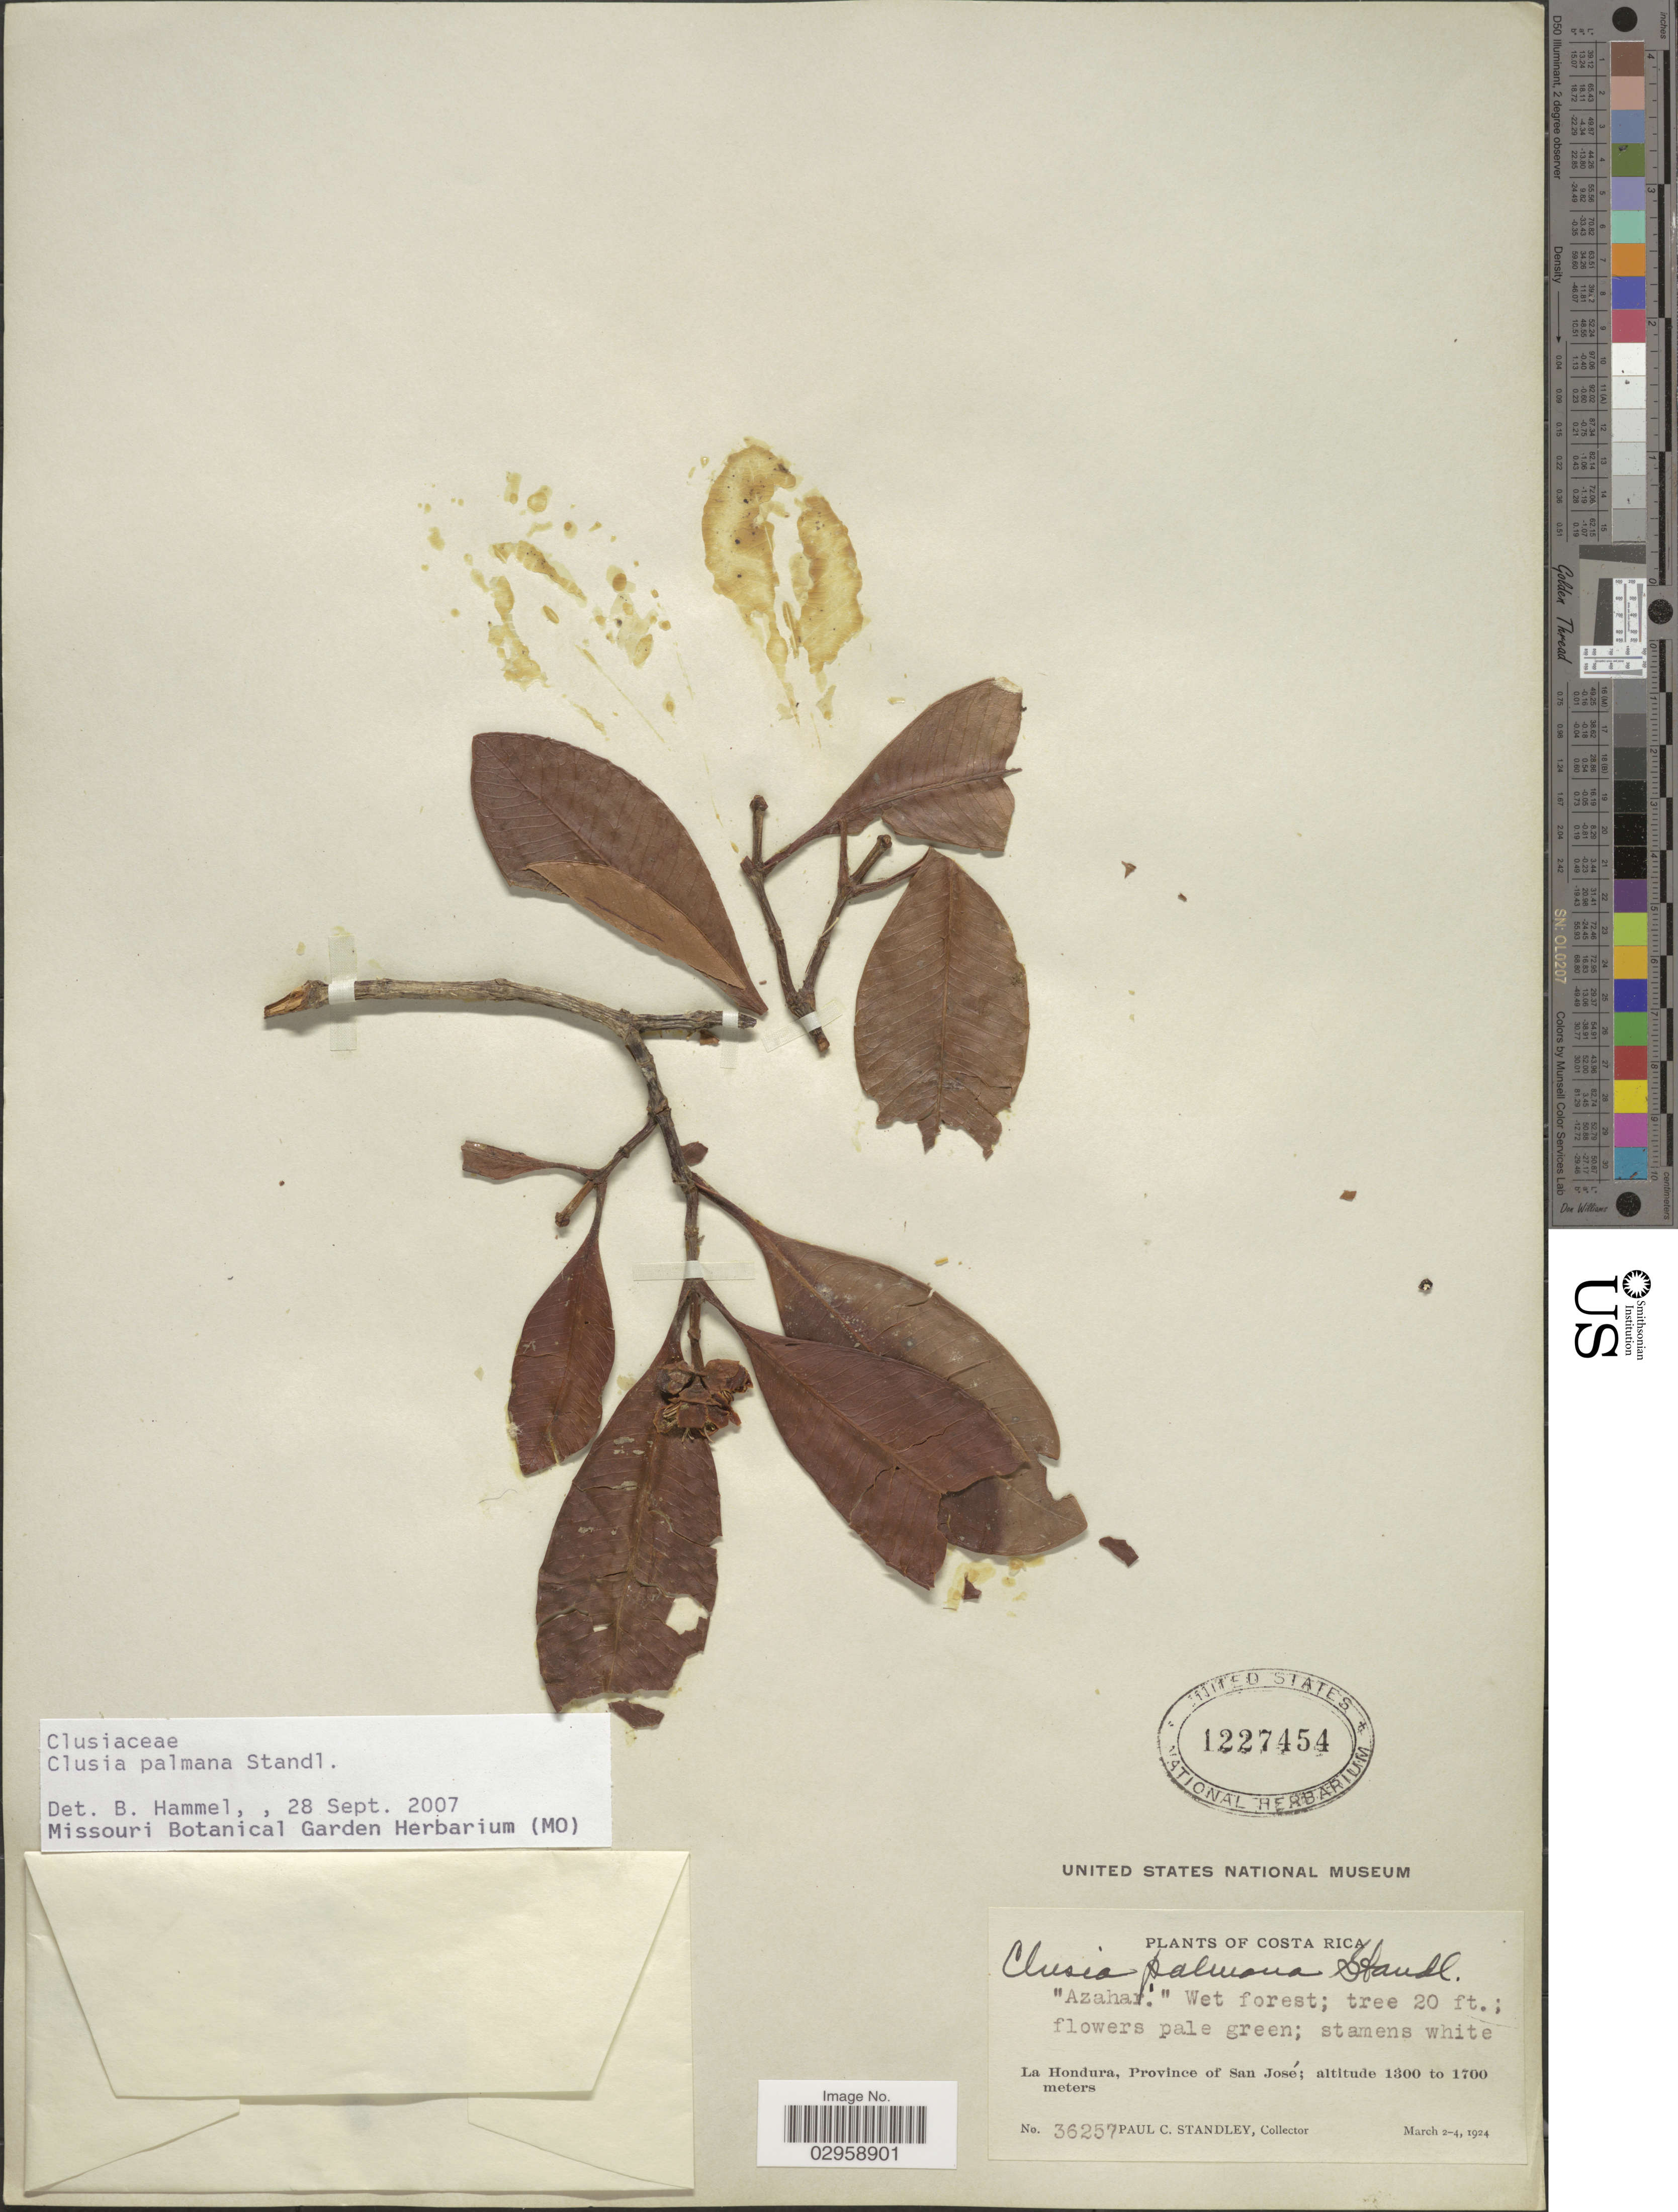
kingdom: Plantae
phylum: Tracheophyta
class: Magnoliopsida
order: Malpighiales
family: Clusiaceae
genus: Clusia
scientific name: Clusia palmana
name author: Standl.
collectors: P. C. Standley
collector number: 36257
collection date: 1924-03-02/1924-03-04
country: Costa Rica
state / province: San José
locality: La Hondura.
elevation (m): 1300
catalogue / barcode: US 1227454